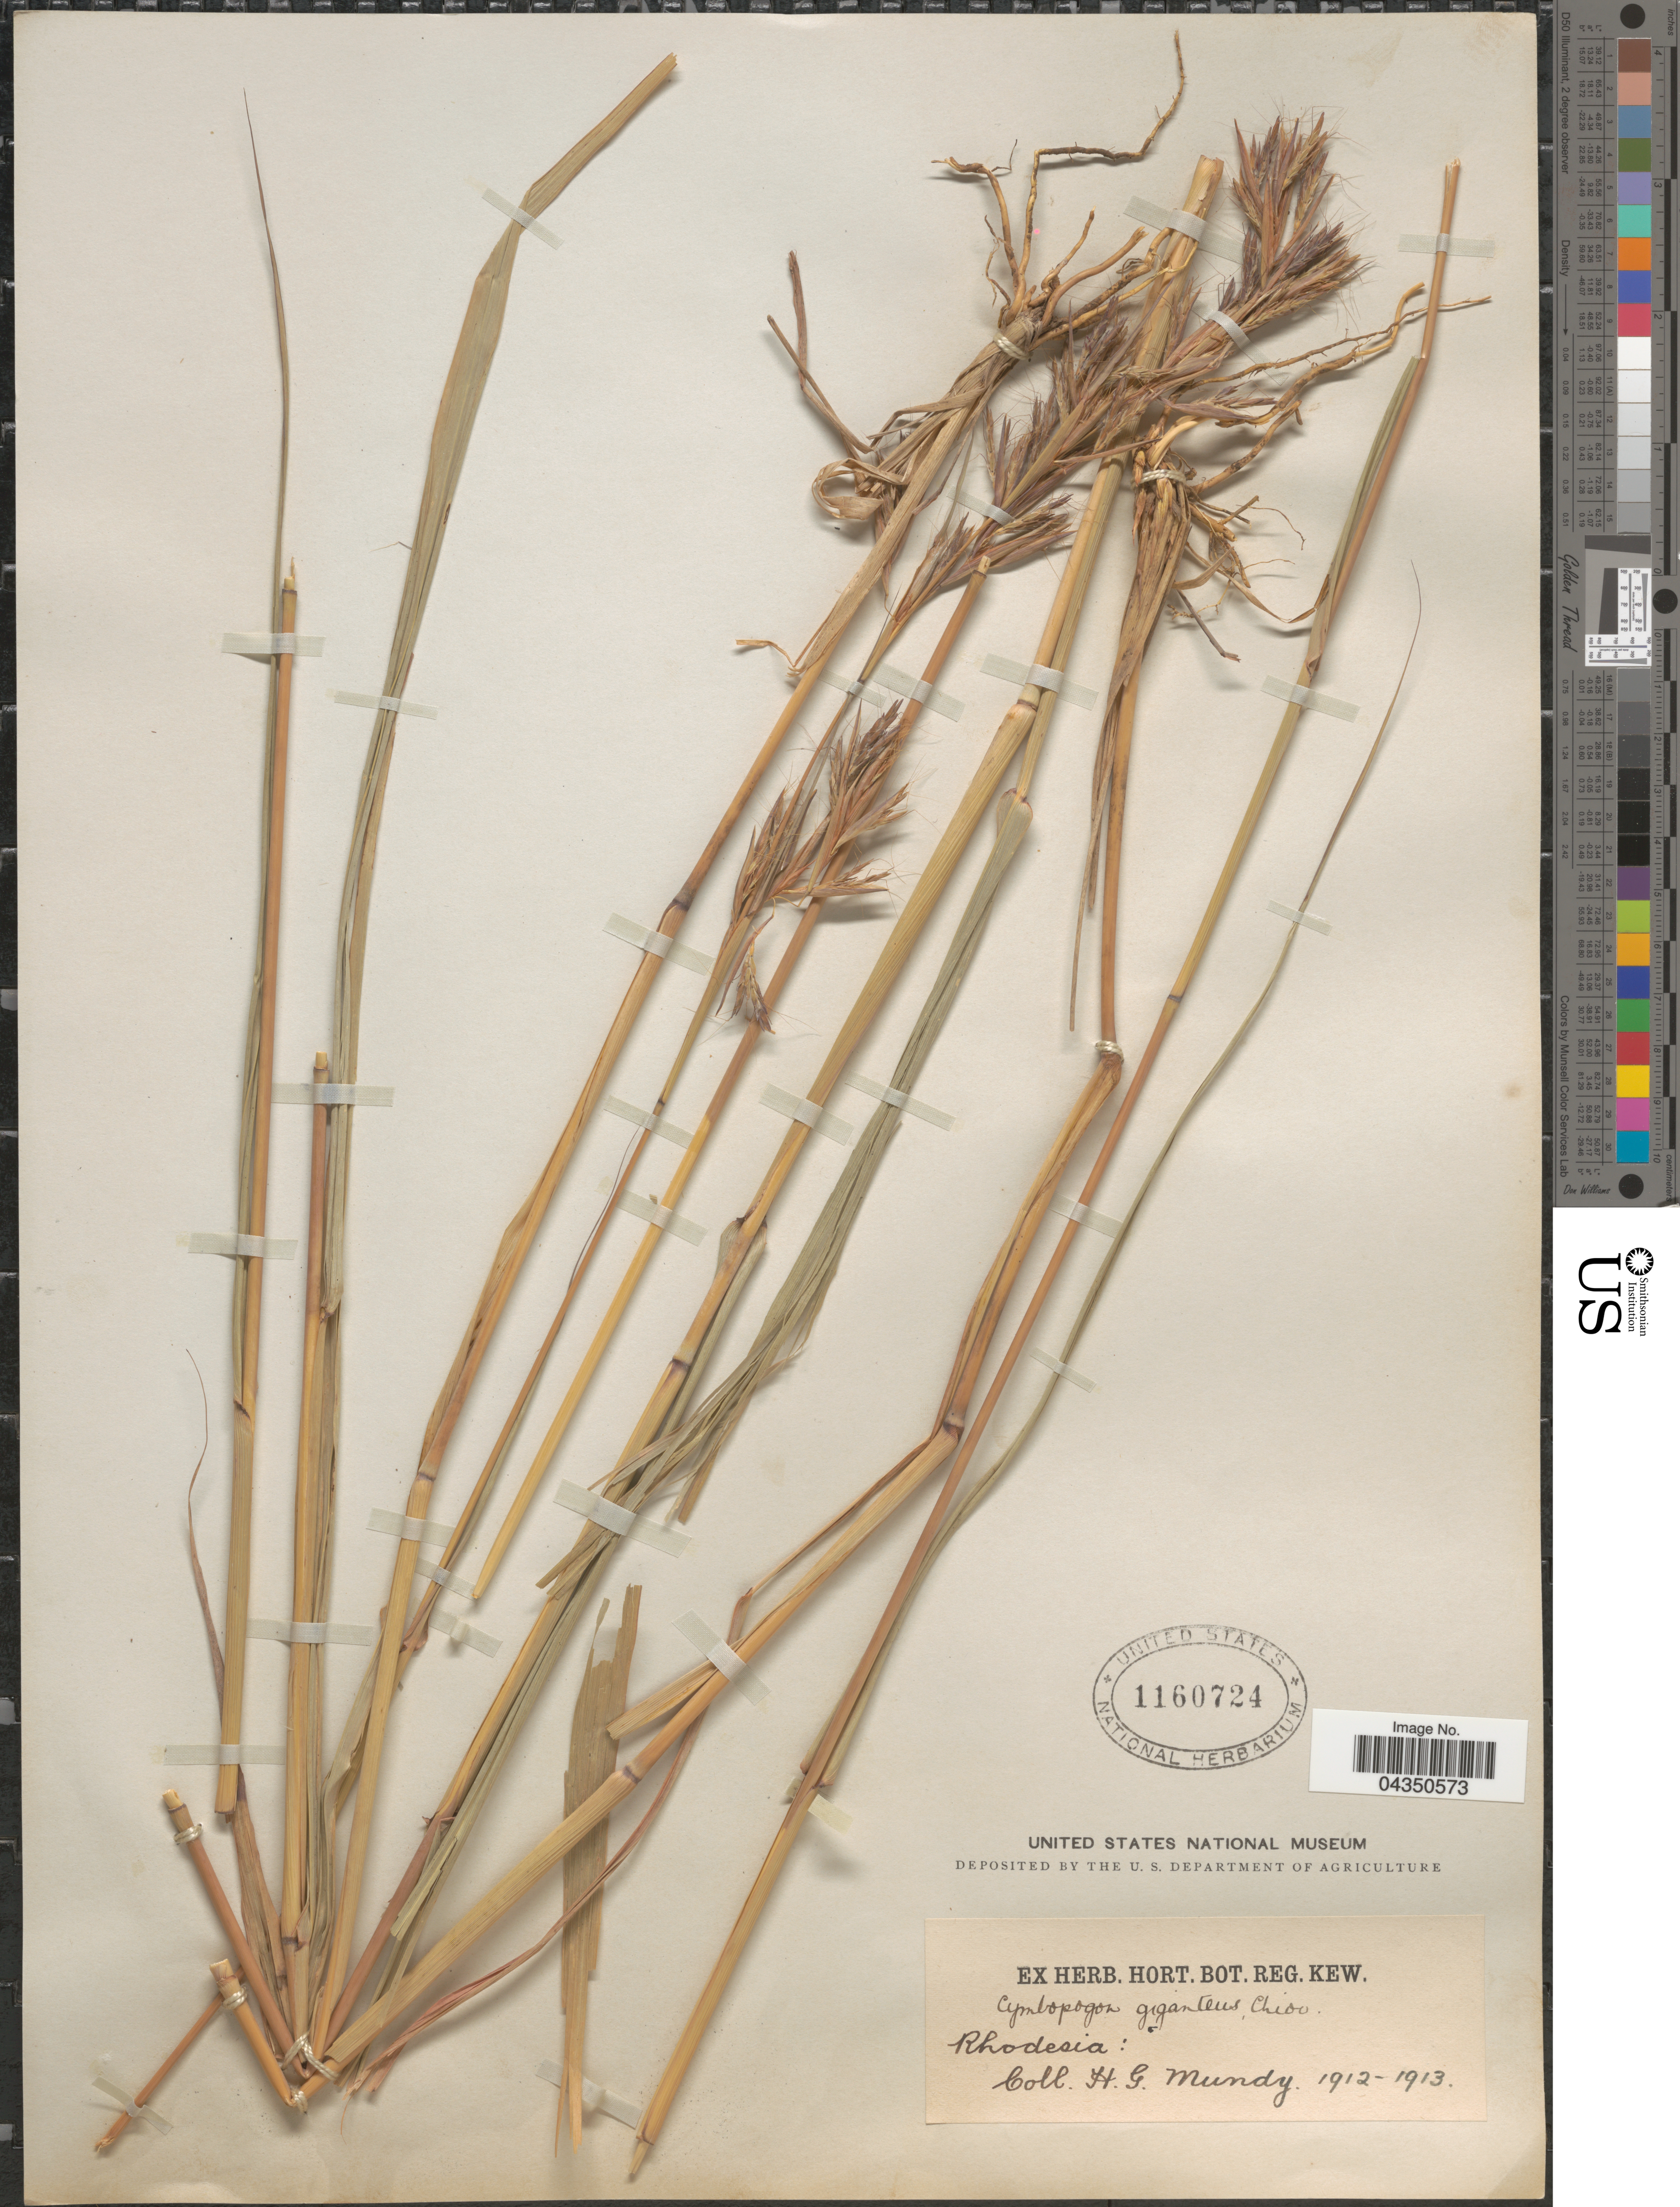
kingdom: Plantae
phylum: Tracheophyta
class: Liliopsida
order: Poales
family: Poaceae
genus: Cymbopogon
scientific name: Cymbopogon giganteus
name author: Chiov.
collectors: H. Mundy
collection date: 1912/1913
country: Zimbabwe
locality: Rhodesia.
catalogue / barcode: US 1160724